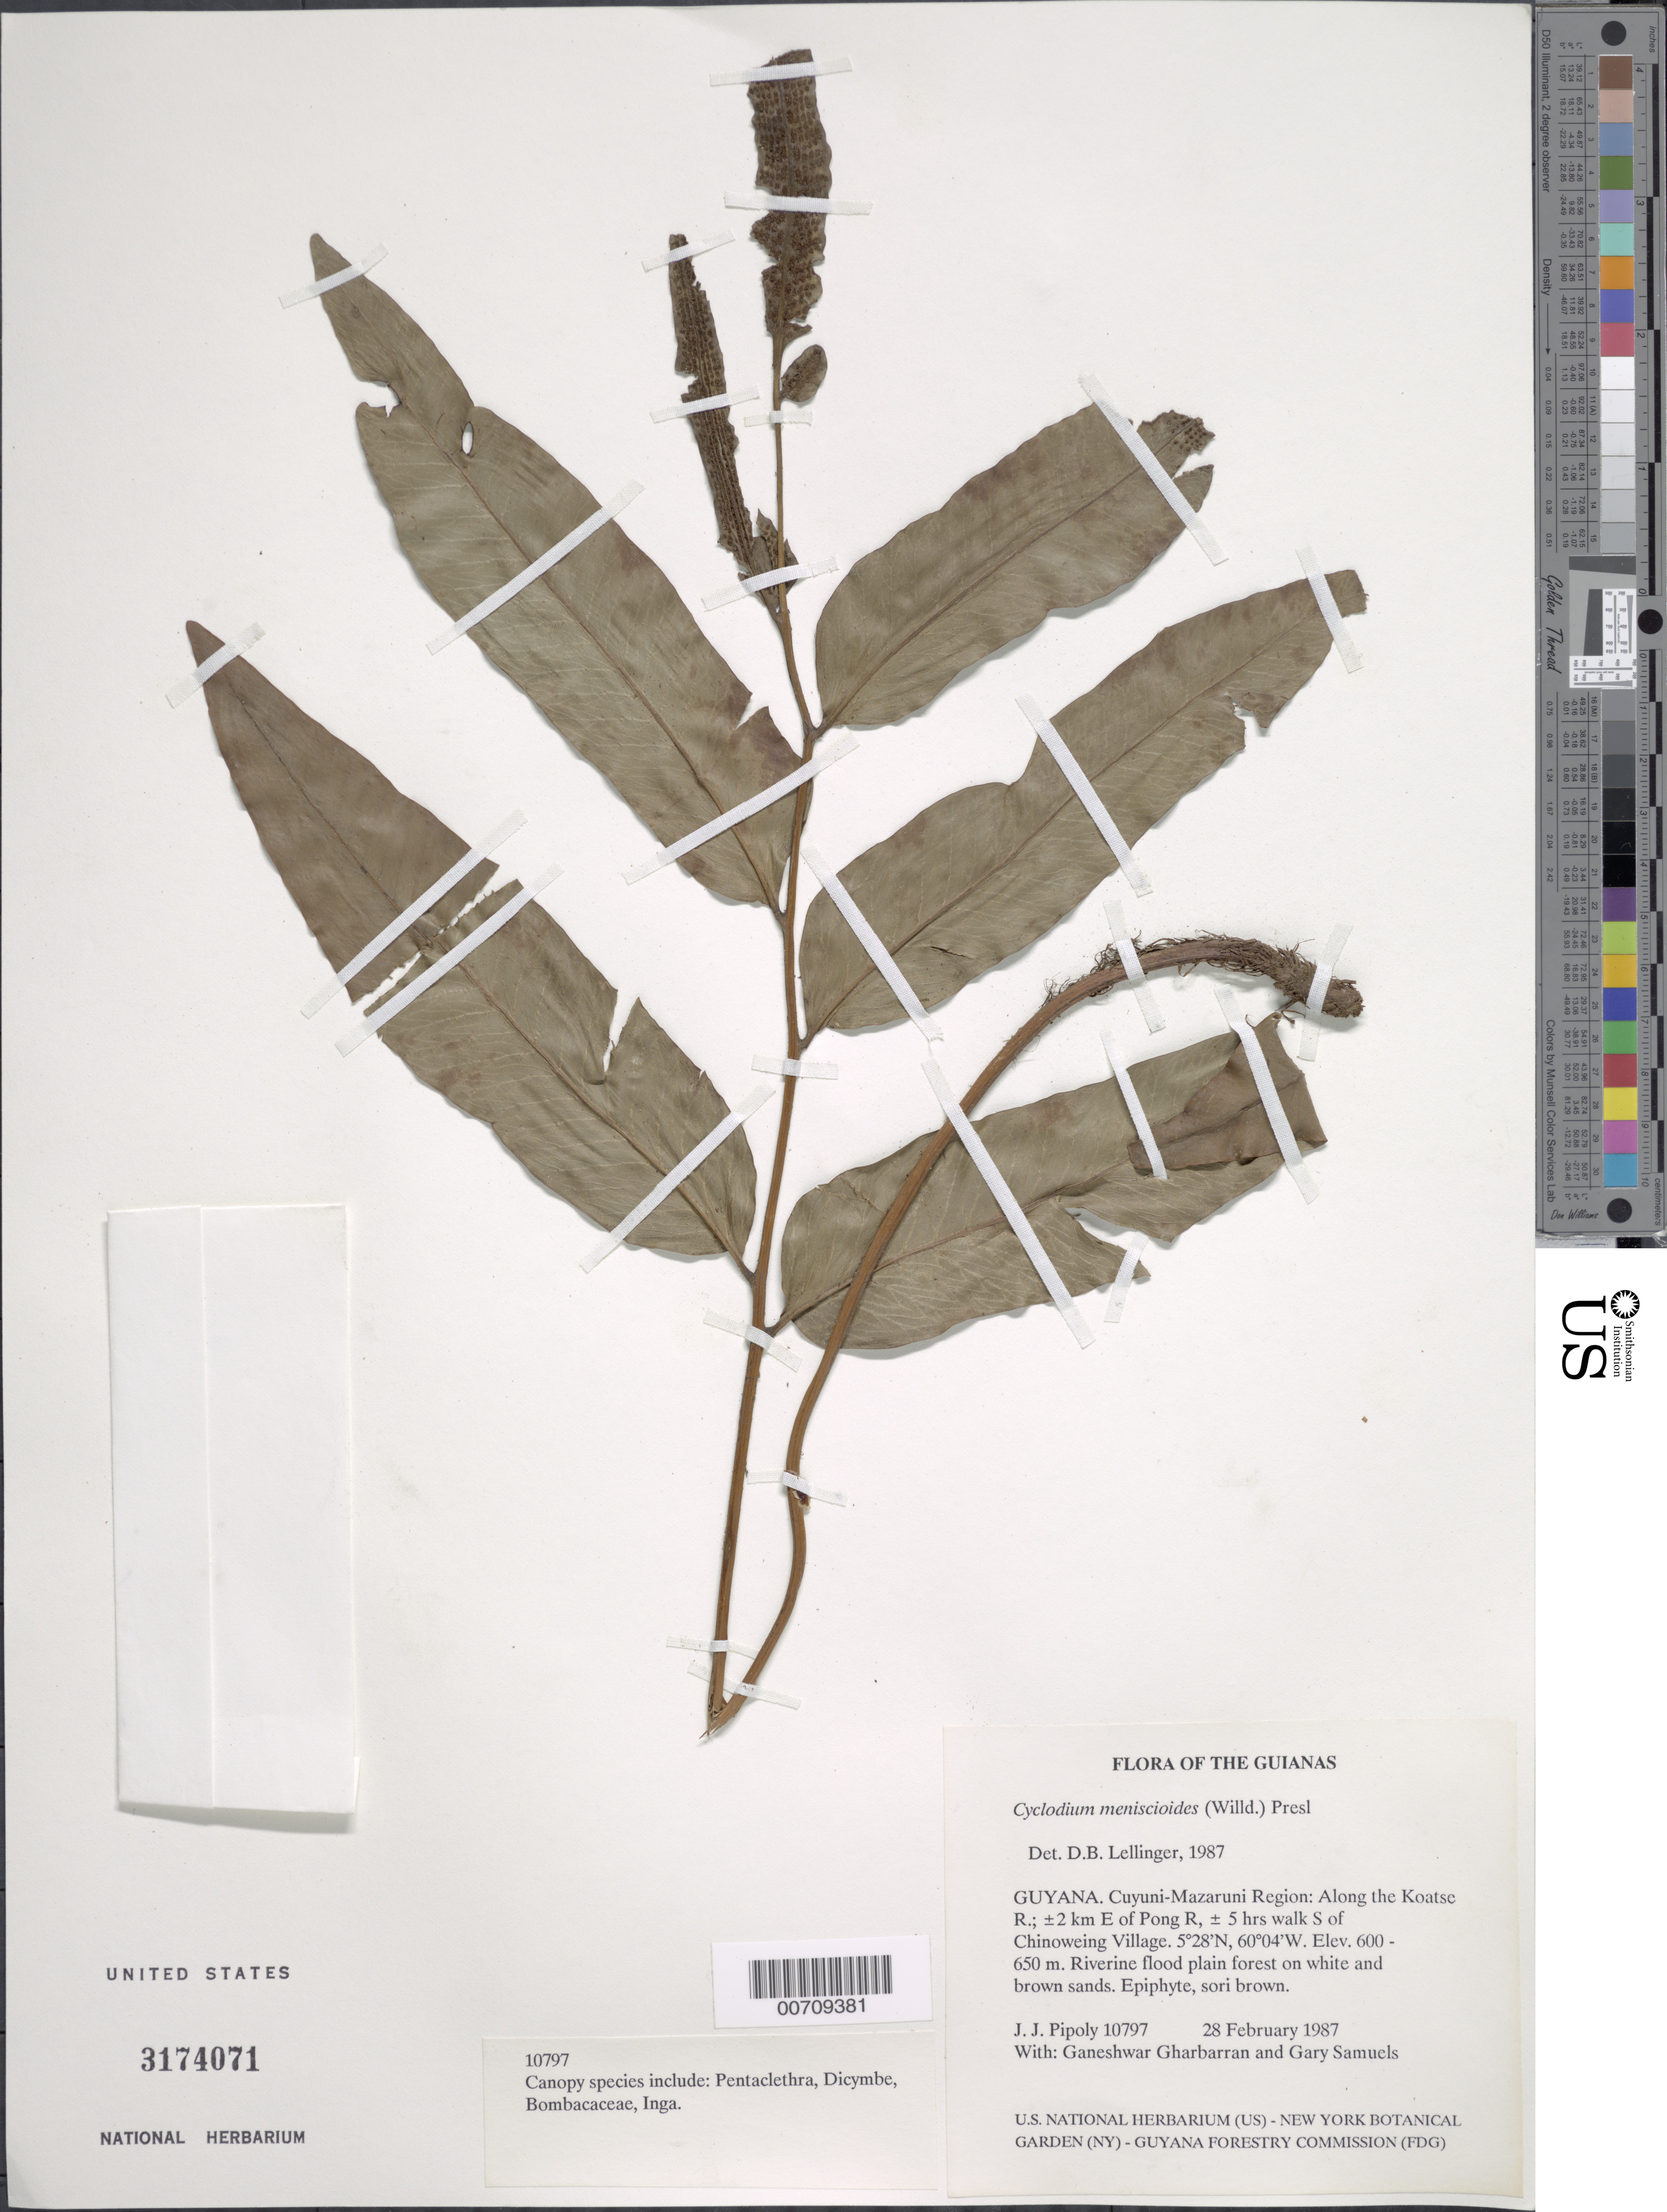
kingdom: Plantae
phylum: Tracheophyta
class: Polypodiopsida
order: Polypodiales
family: Dryopteridaceae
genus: Cyclodium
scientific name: Cyclodium meniscioides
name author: (Willd.) C. Presl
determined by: Lellinger, David B., (BOT), Smithsonian Institution - National Museum of Natural History (UNITED STATES)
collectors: J. J. Pipoly, G. Gharbarran & G. Samuels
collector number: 10797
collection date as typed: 28 February 1987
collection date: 1987-02-28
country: Guyana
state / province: Cuyuni-Mazaruni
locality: Along the Koatse R.; ±2 km E of Pong R, ± 5 hrs walk S of Chinoweing Village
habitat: Riverine flood plain forest on white and brown sands; canopy spp. include Pentaclethra, Dicymbe, Bombacaceae, Inga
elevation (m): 600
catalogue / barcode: US 3174071